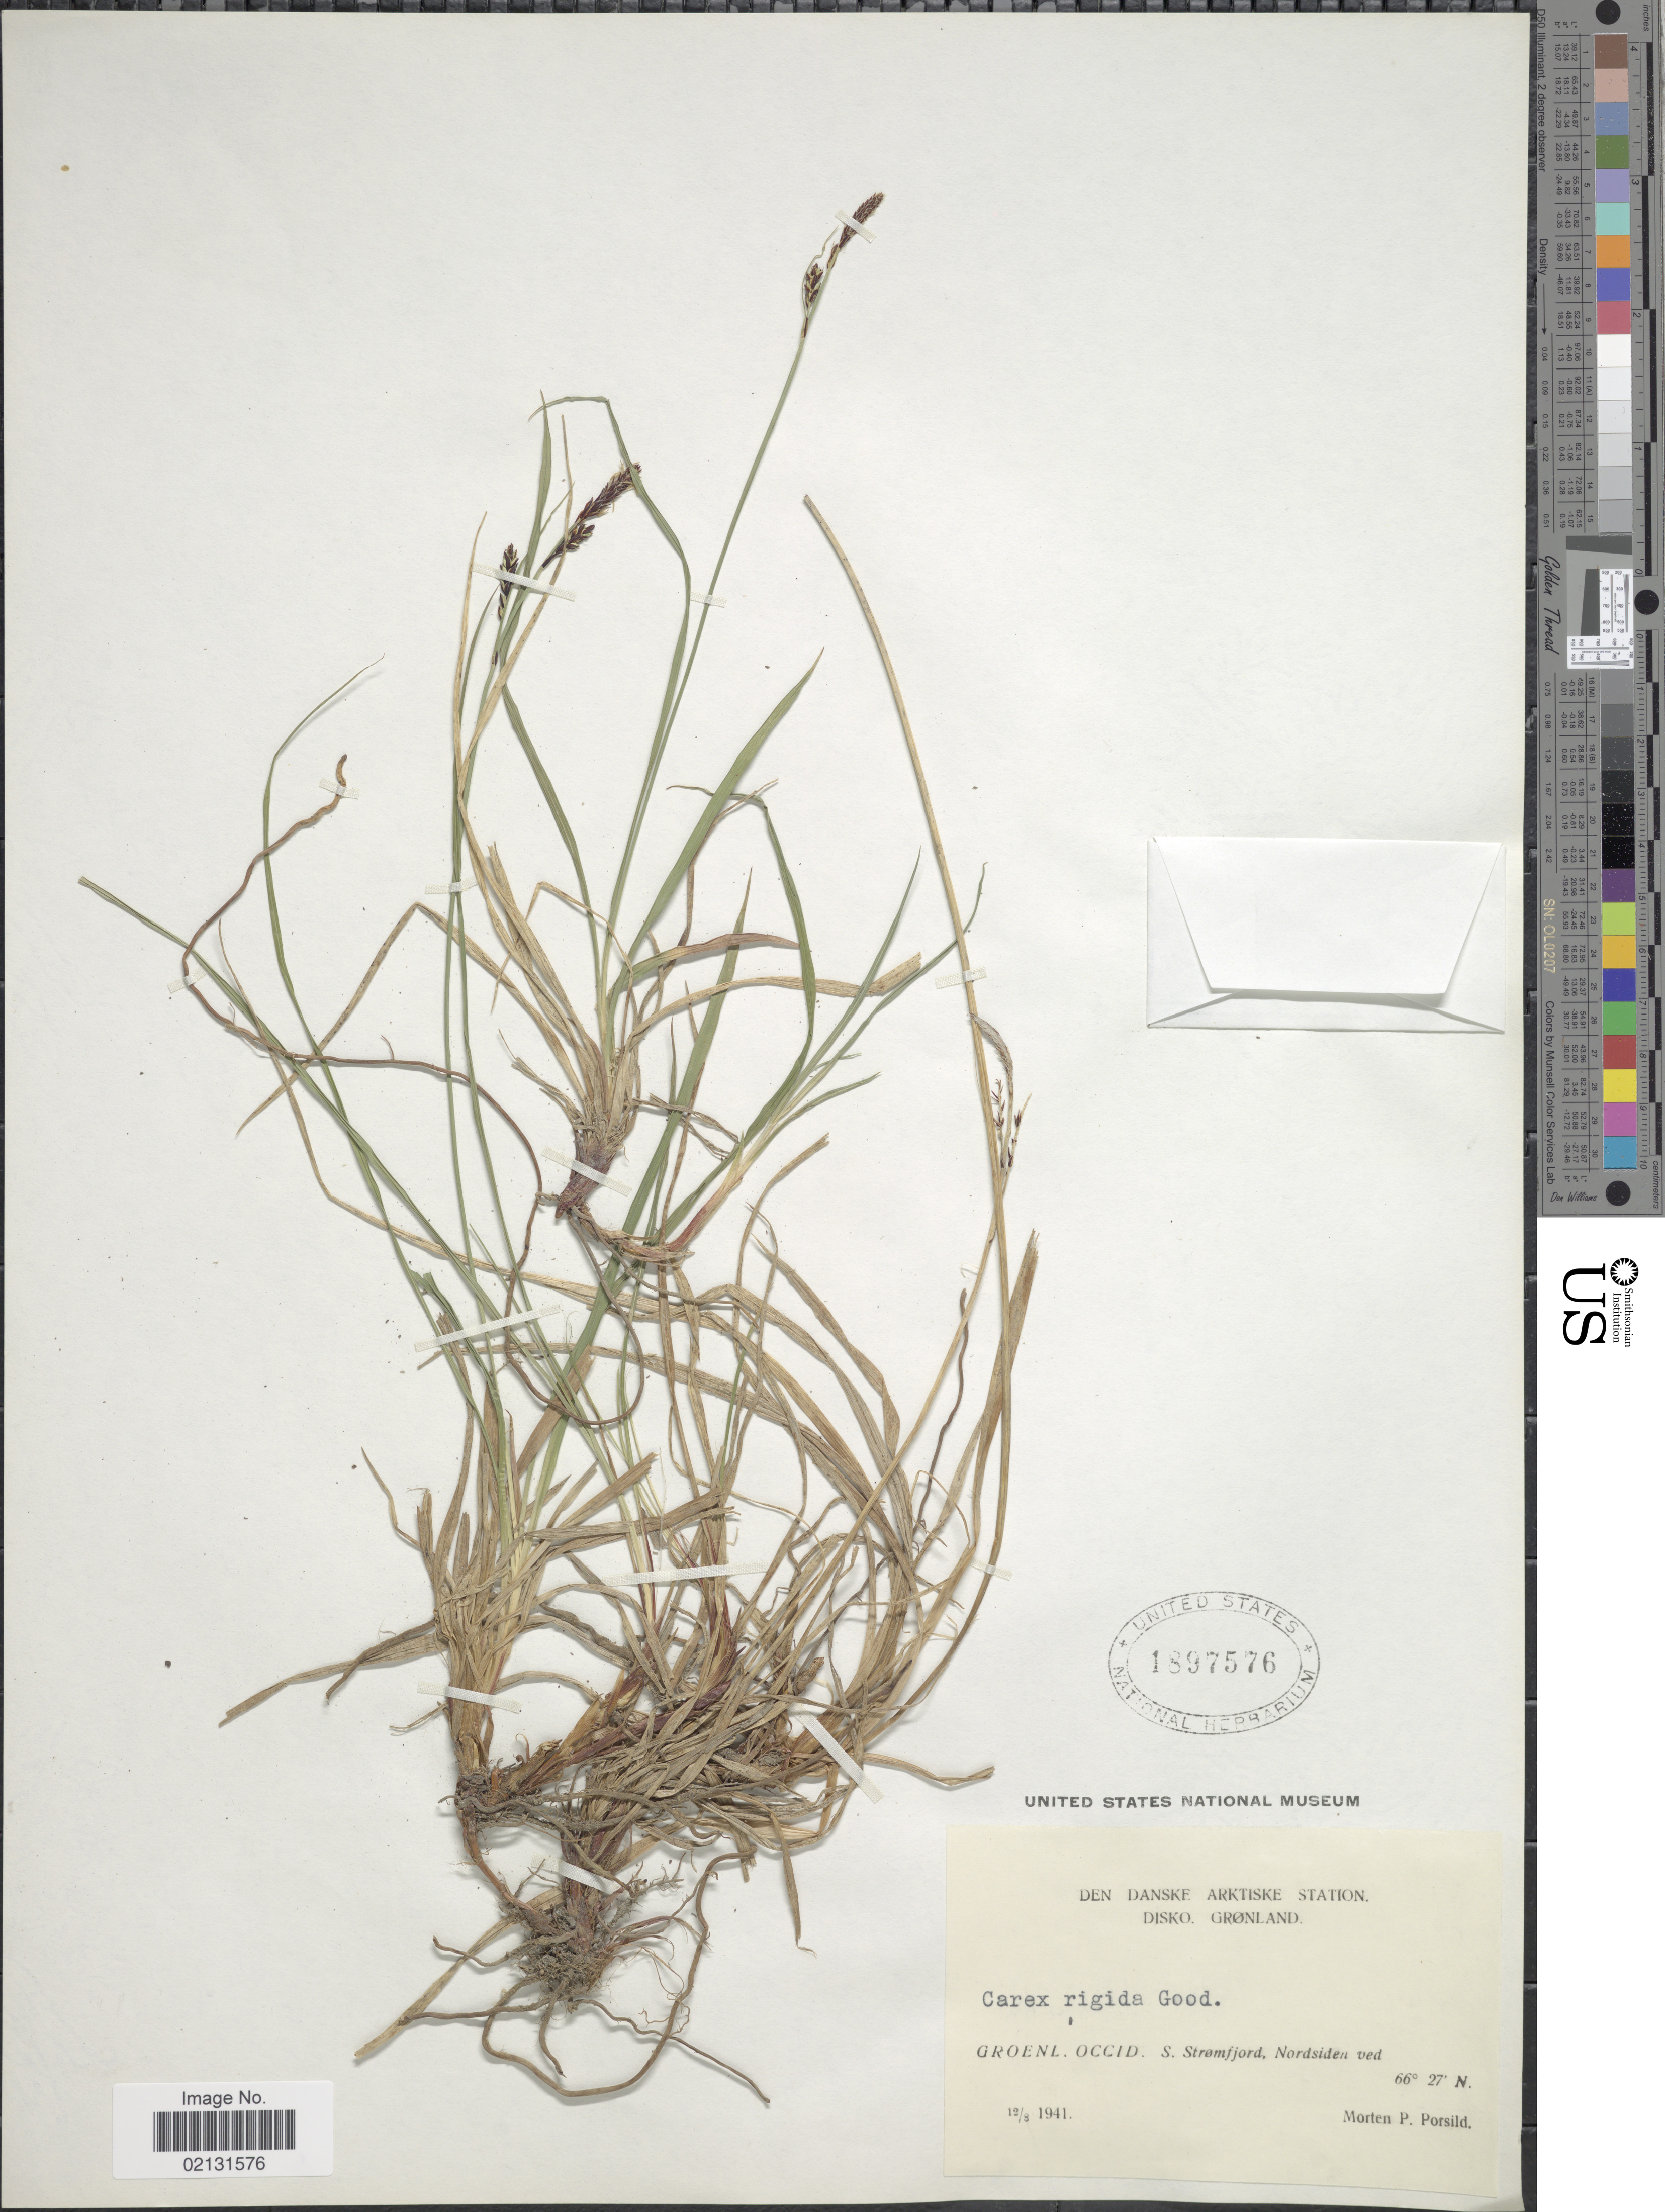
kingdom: Plantae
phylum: Tracheophyta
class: Liliopsida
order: Poales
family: Cyperaceae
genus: Carex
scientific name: Carex bigelowii subsp. bigelowii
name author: Torr. ex Schwein.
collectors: M. P. Porsild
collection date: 1941-08-12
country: Greenland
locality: Den Danske Arktiske Station, Disko. Grønland, Groenl. occid. S. Strømfjord, Nordsiden ved.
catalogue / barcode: US 1897576